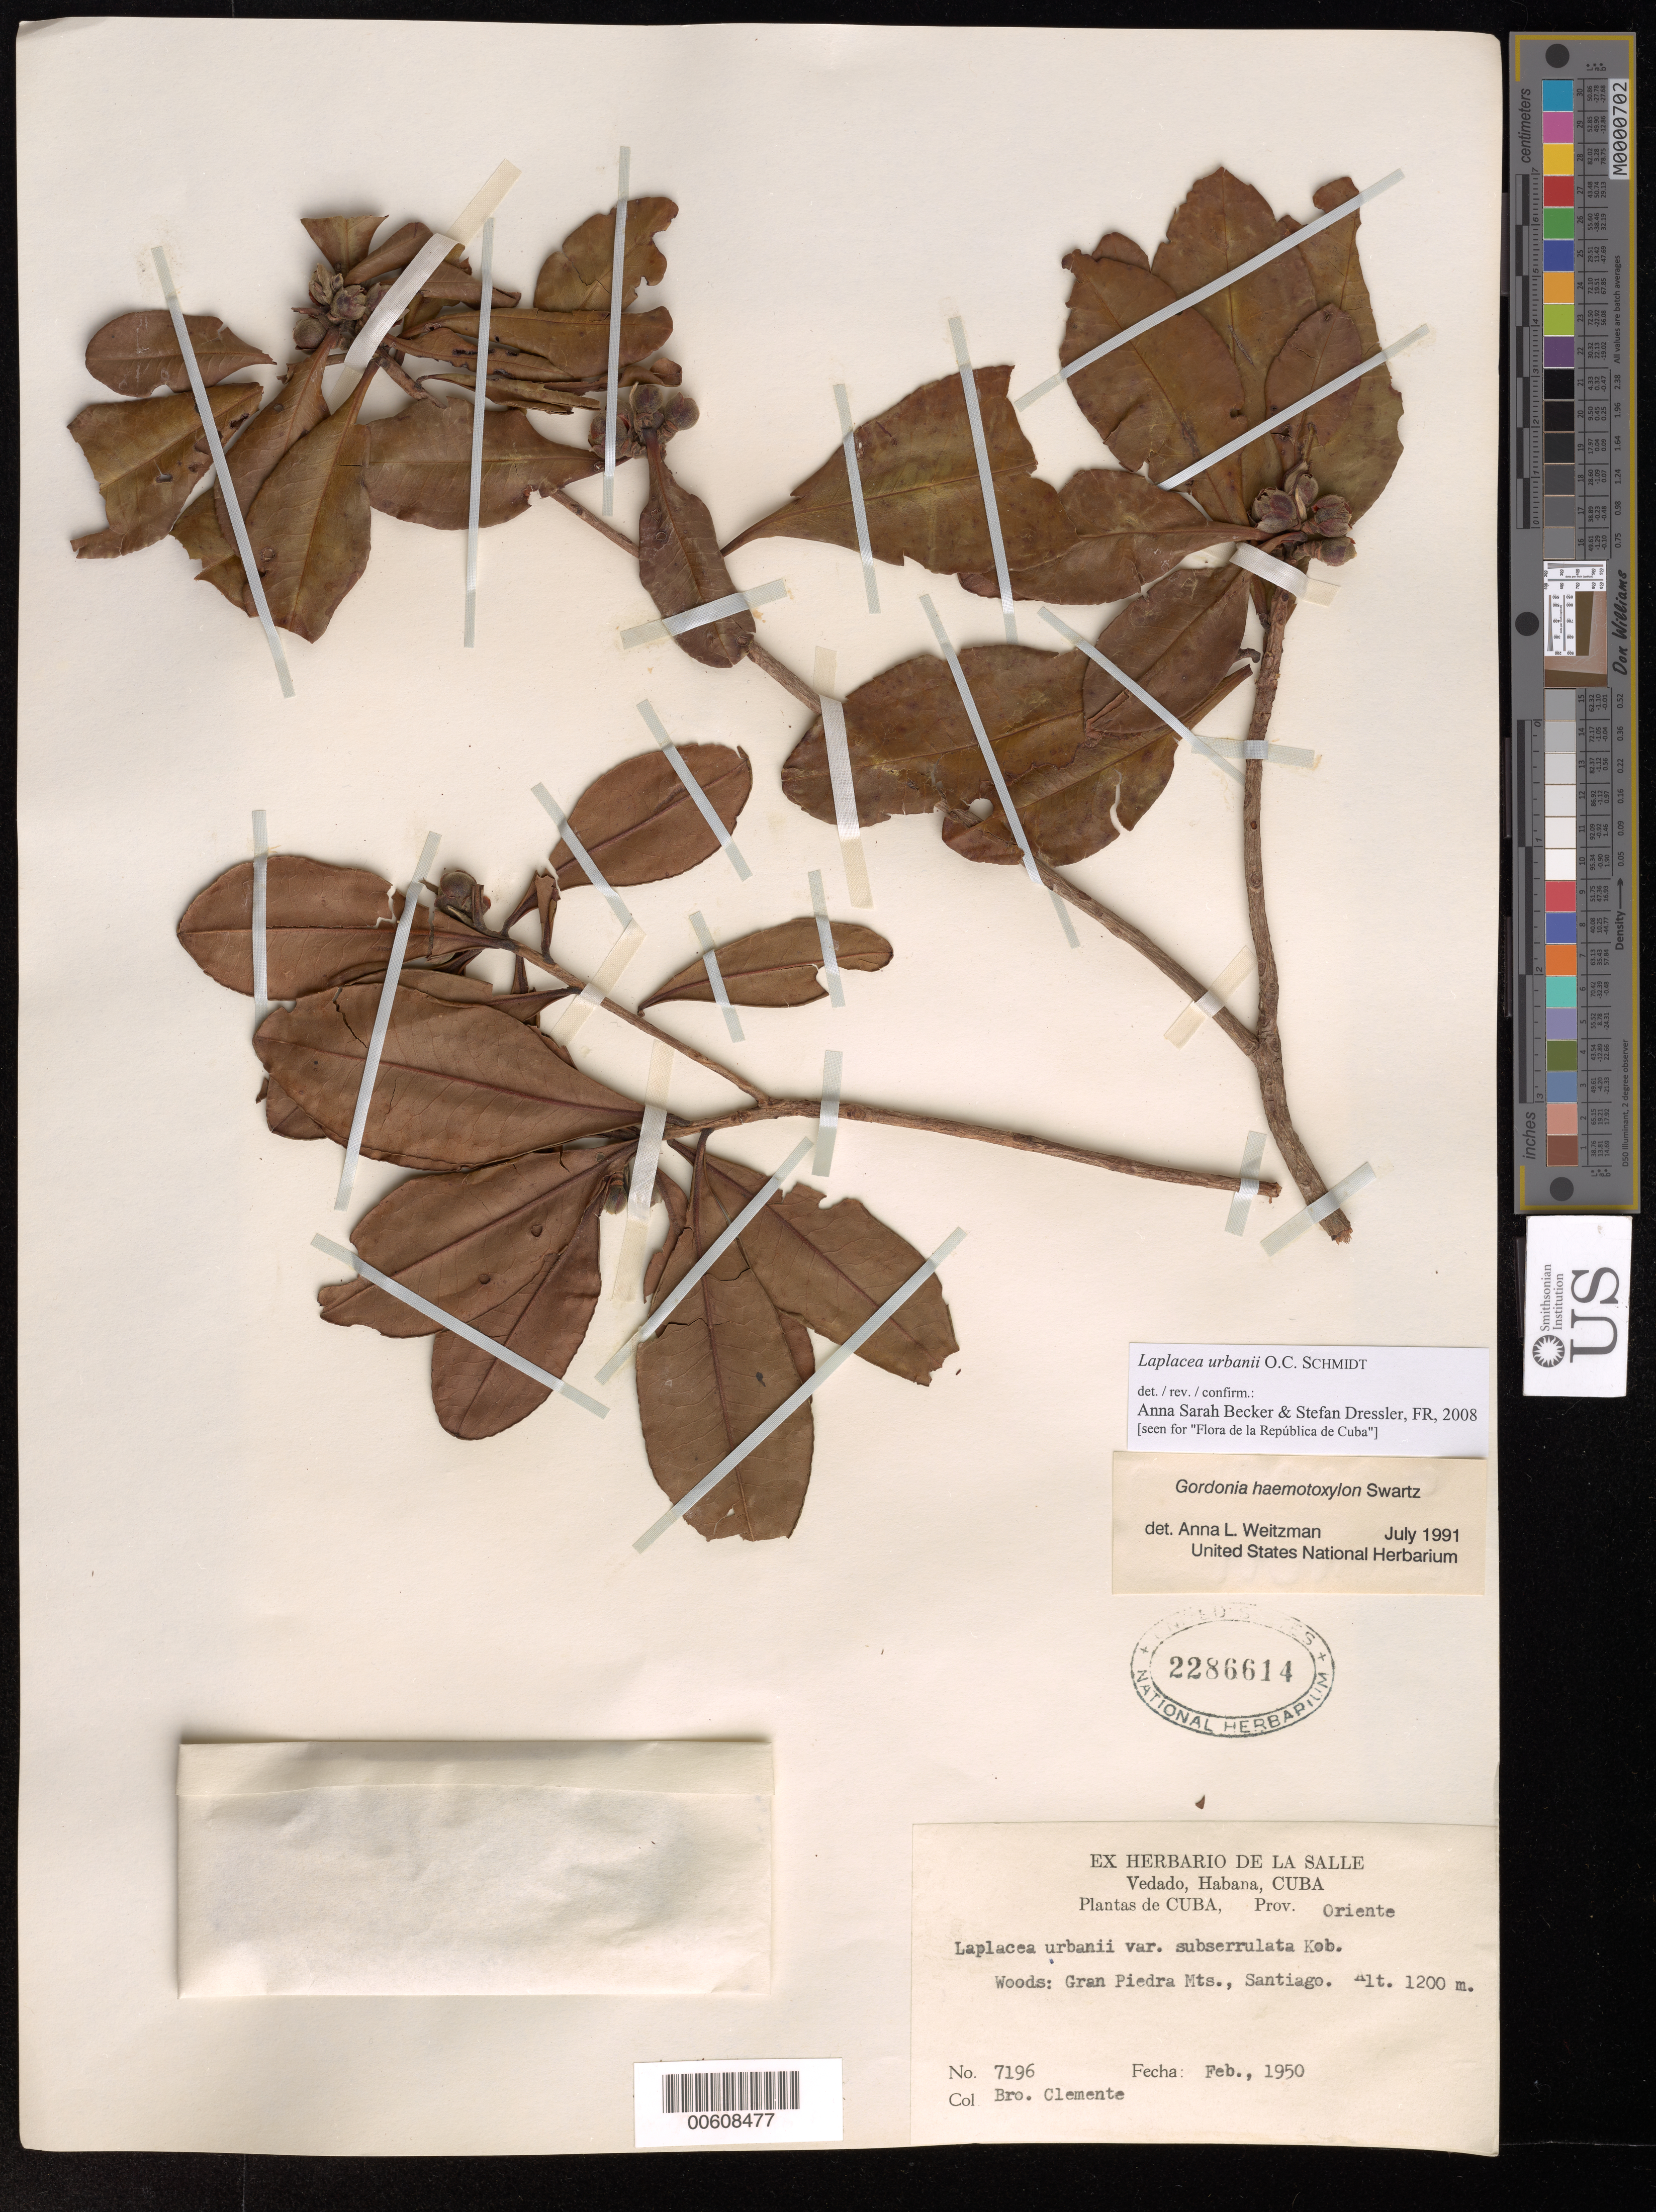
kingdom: Plantae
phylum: Tracheophyta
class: Magnoliopsida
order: Ericales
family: Theaceae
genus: Laplacea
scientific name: Laplacea urbani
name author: O.C. Schmidt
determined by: Becker, Anna S.; Dressler, S.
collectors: B. Clement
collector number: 7196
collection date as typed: Feb 1950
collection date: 1950-02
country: Cuba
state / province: Oriente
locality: Gran Piedra Mts., Santiago. NY: trail to Gran Piedra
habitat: Woods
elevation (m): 1200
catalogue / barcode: US 2286614